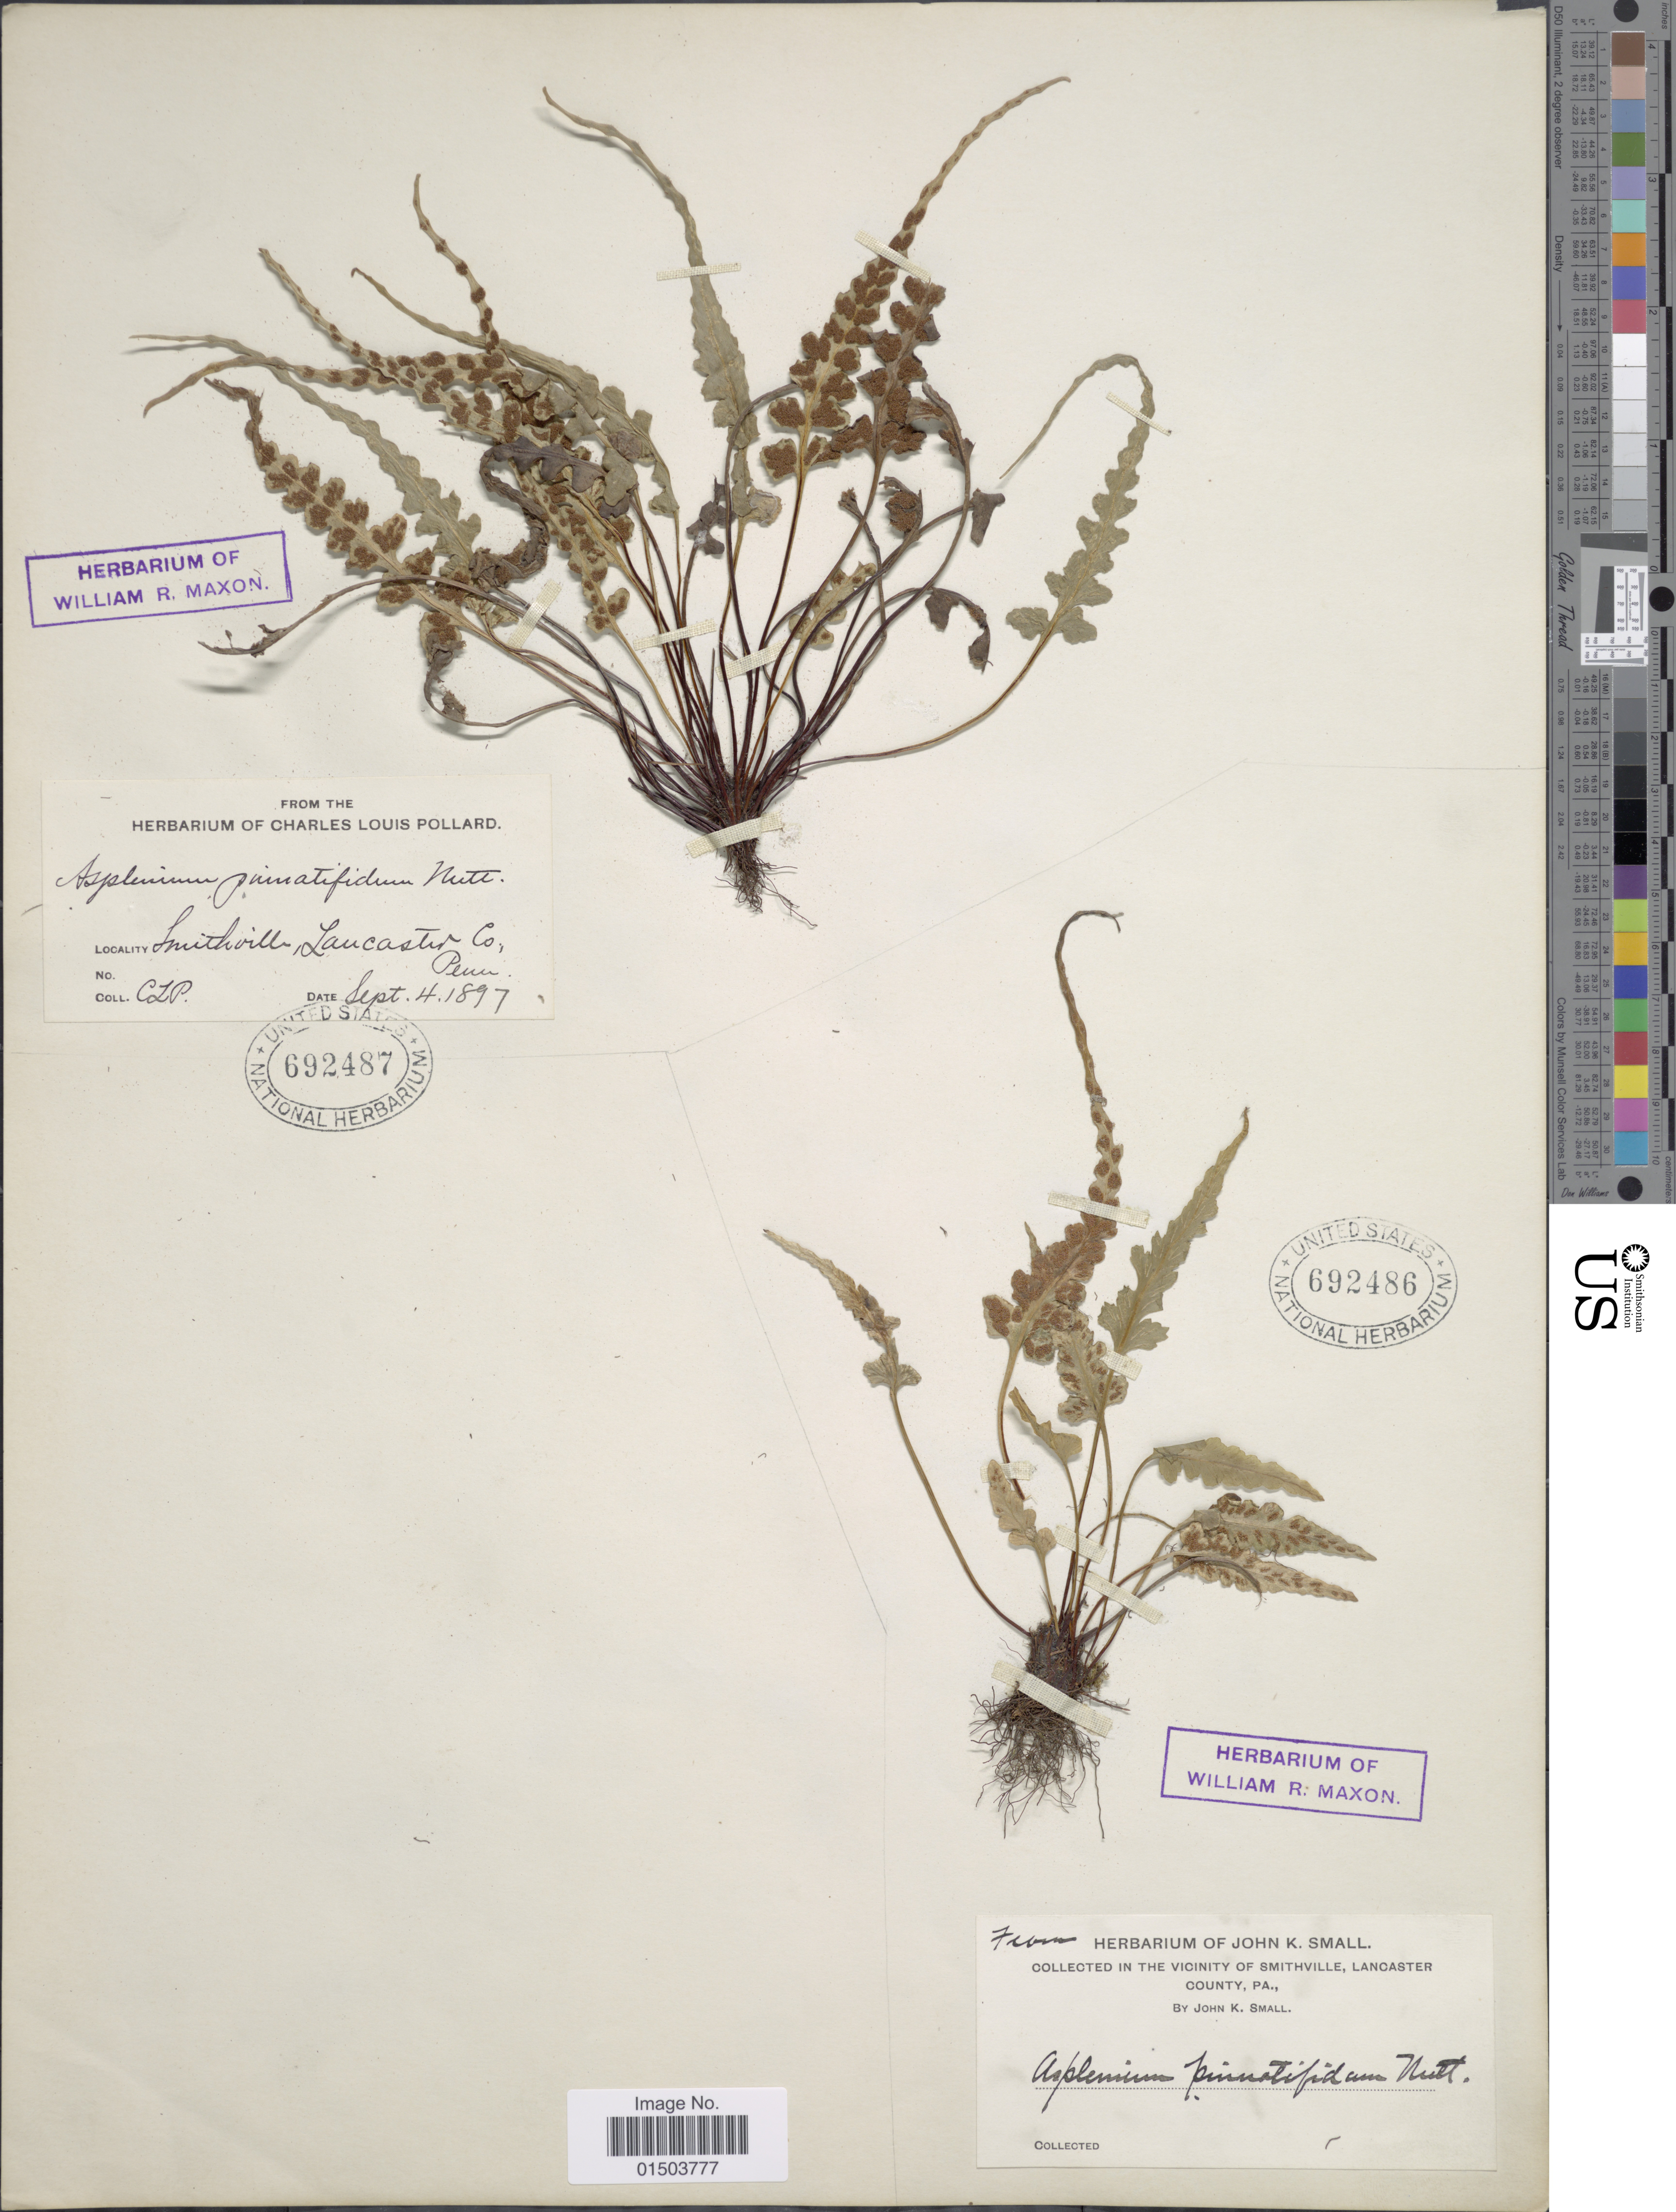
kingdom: Plantae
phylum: Tracheophyta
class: Polypodiopsida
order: Polypodiales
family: Aspleniaceae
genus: Asplenium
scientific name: Asplenium pinnatifidum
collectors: J. K. Small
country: United States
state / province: Pennsylvania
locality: In the Vicinity of Smithville, Lancaster County.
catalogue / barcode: US 692486